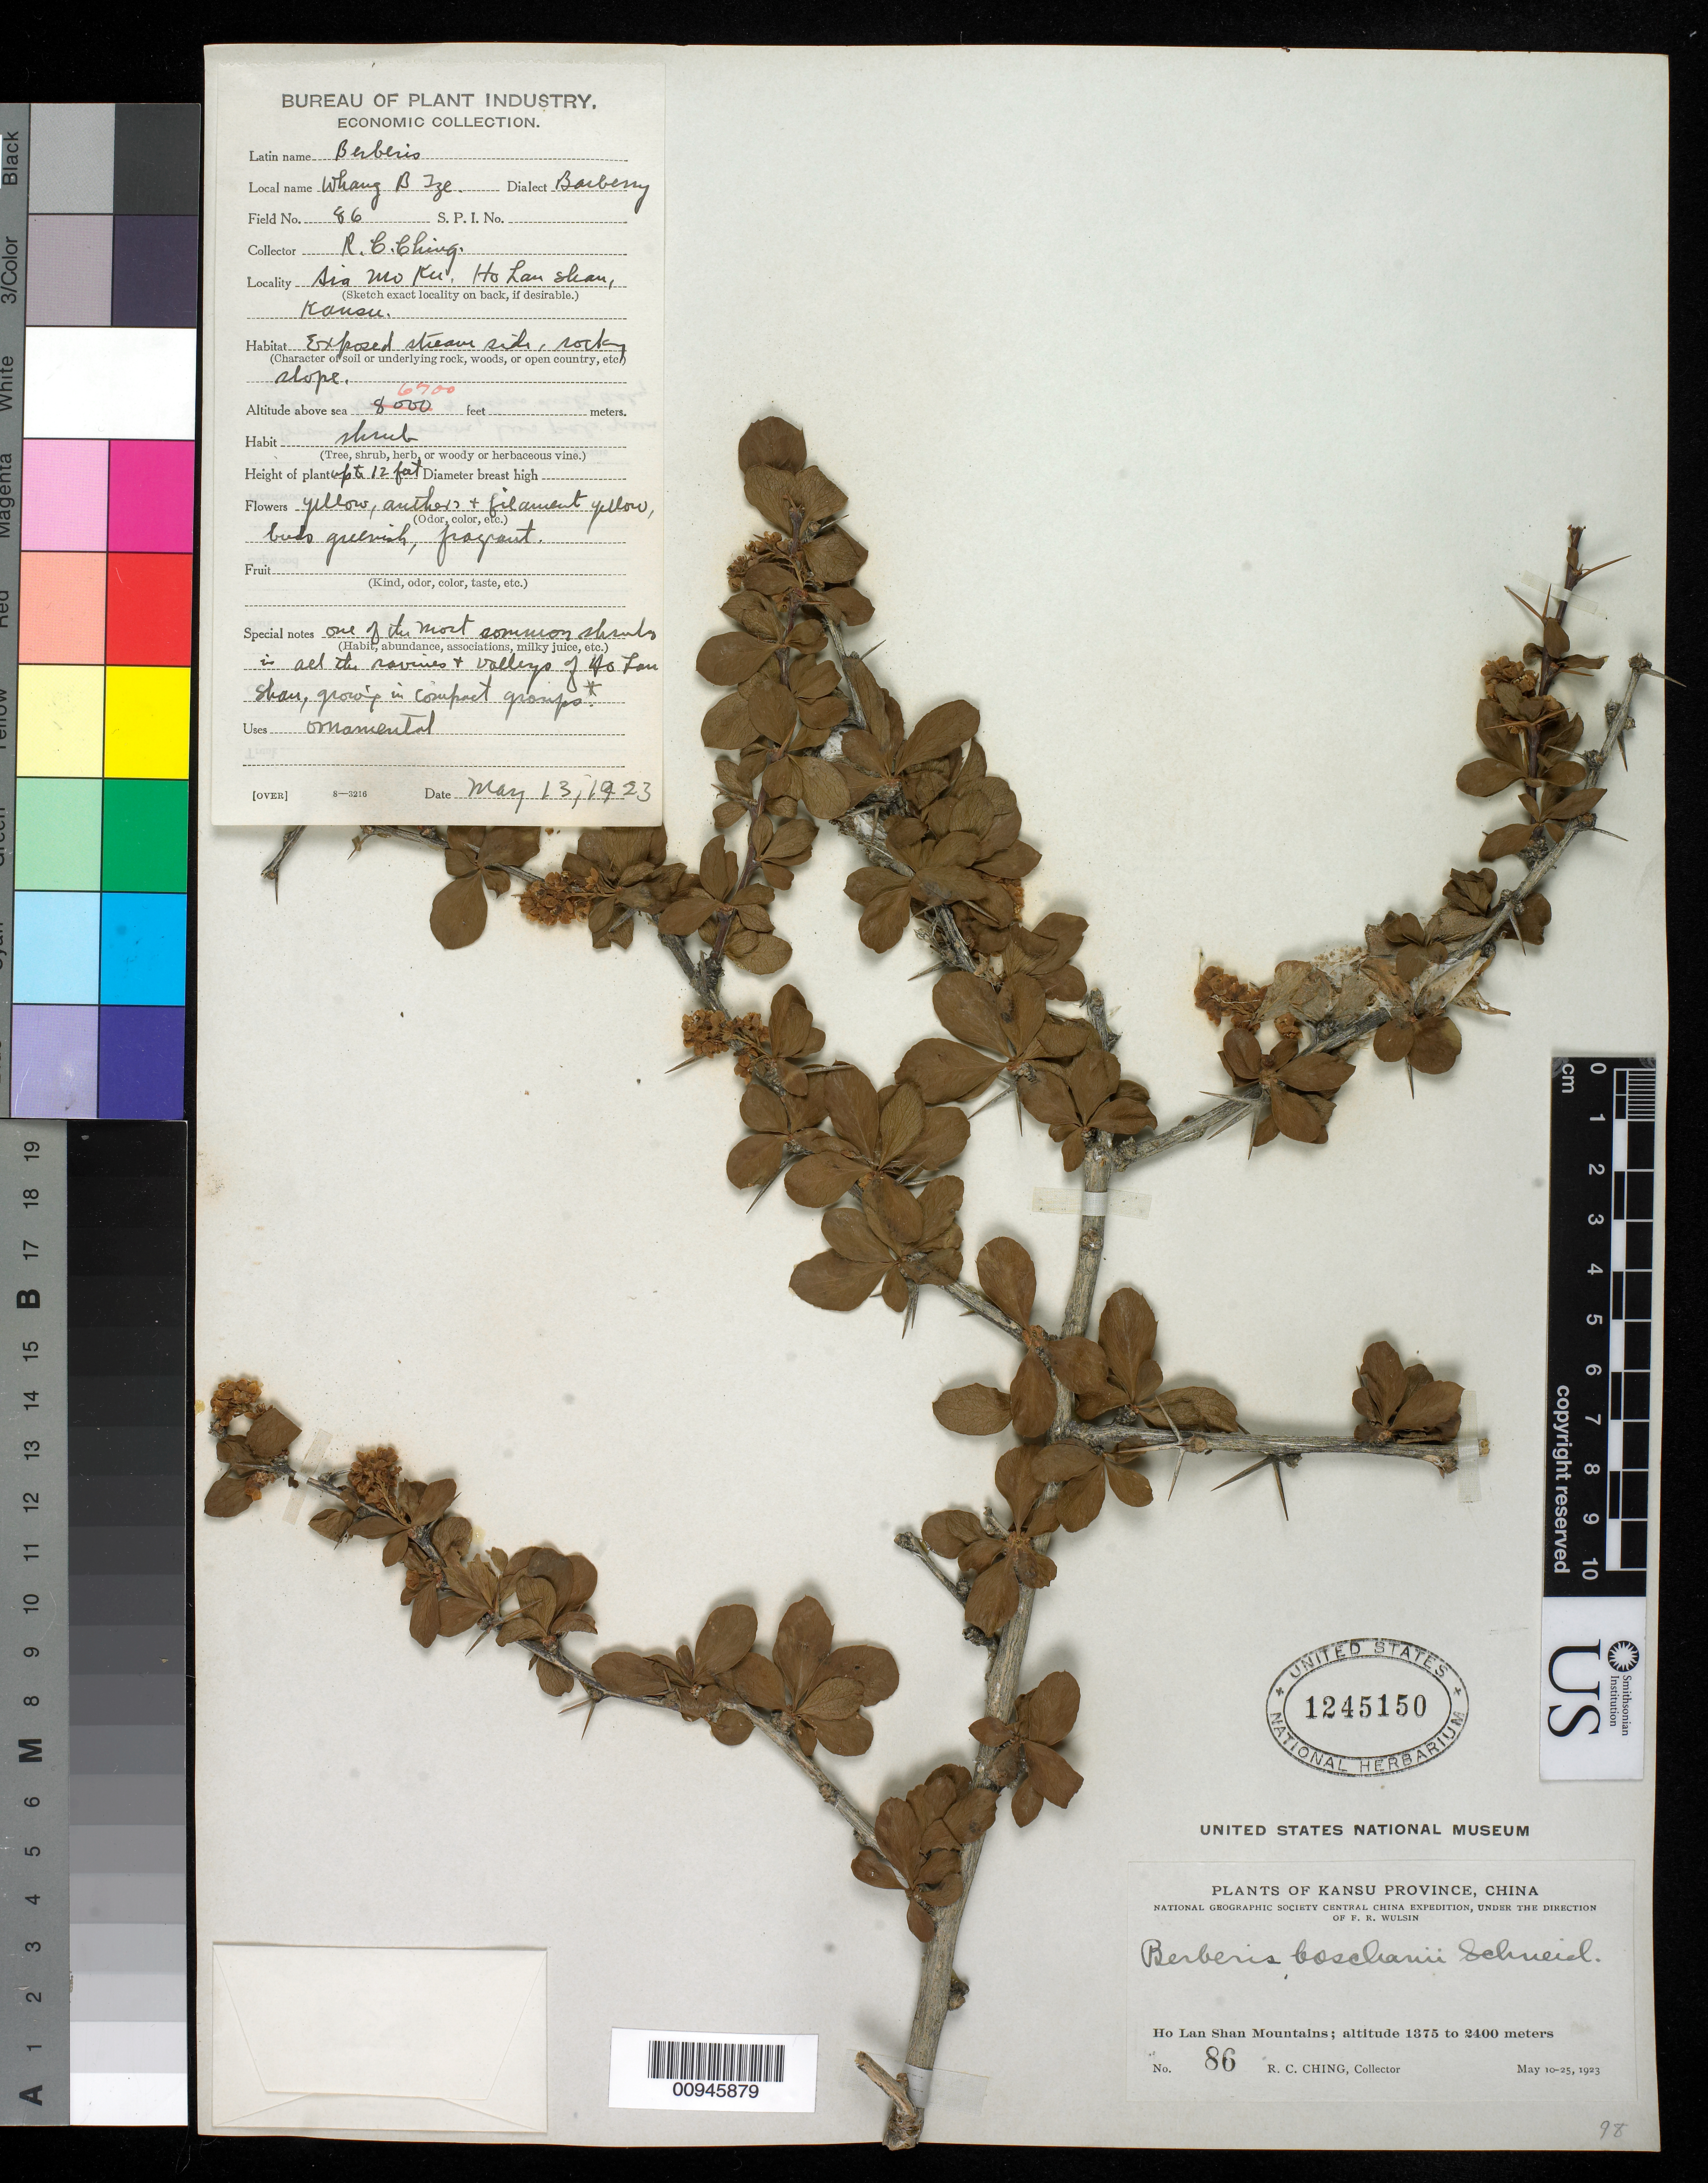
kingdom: Plantae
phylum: Tracheophyta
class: Magnoliopsida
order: Ranunculales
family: Berberidaceae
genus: Berberis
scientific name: Berberis boschanii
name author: C.K. Schneid. in Sarg.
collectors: R. C. Ching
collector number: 86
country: China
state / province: Gansu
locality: Tia Neo Ku, Ho Lan Shan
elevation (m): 2042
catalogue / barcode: US 1245150